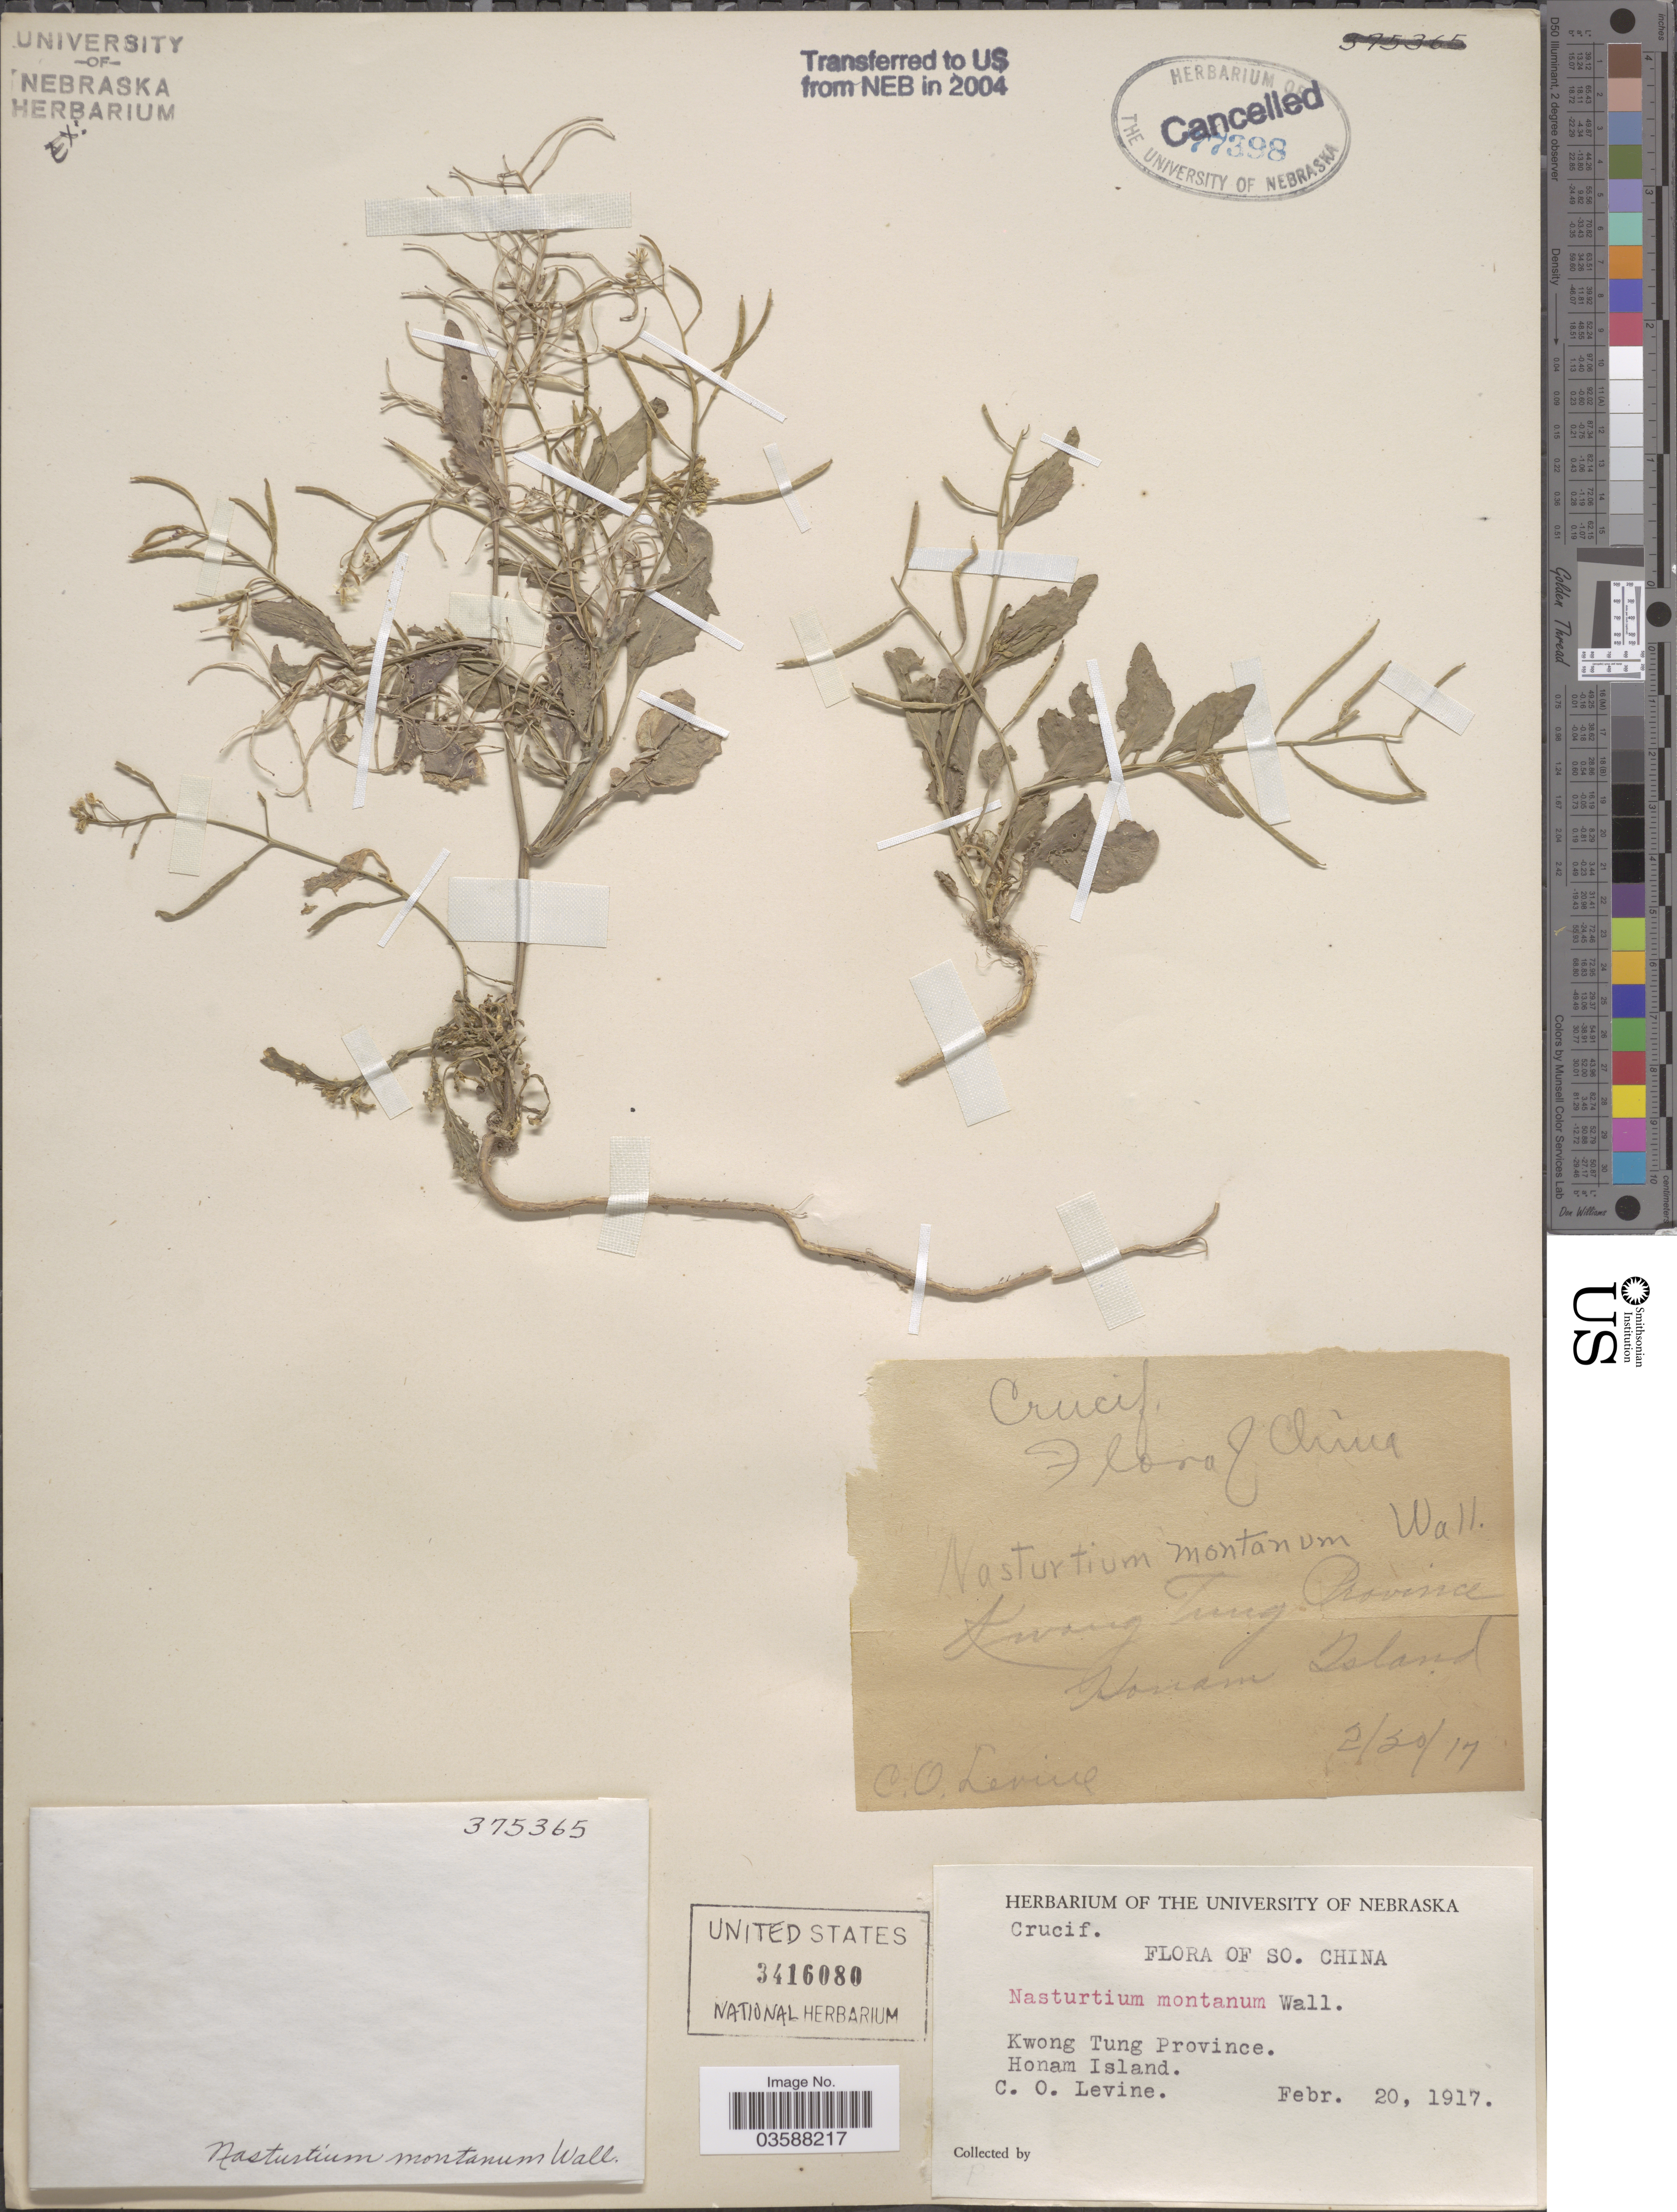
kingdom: Plantae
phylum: Tracheophyta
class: Magnoliopsida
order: Brassicales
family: Brassicaceae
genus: Rorippa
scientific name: Rorippa indica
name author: (L.) Hiern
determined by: Strong, M. T., (US), Smithsonian Institution - National Museum of Natural History (UNITED STATES)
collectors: C. O. Levine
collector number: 375365?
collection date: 1917-02-20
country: China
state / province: Guangdong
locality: So. China. Kwong Tung Province. Honam Island.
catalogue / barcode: US 3416080